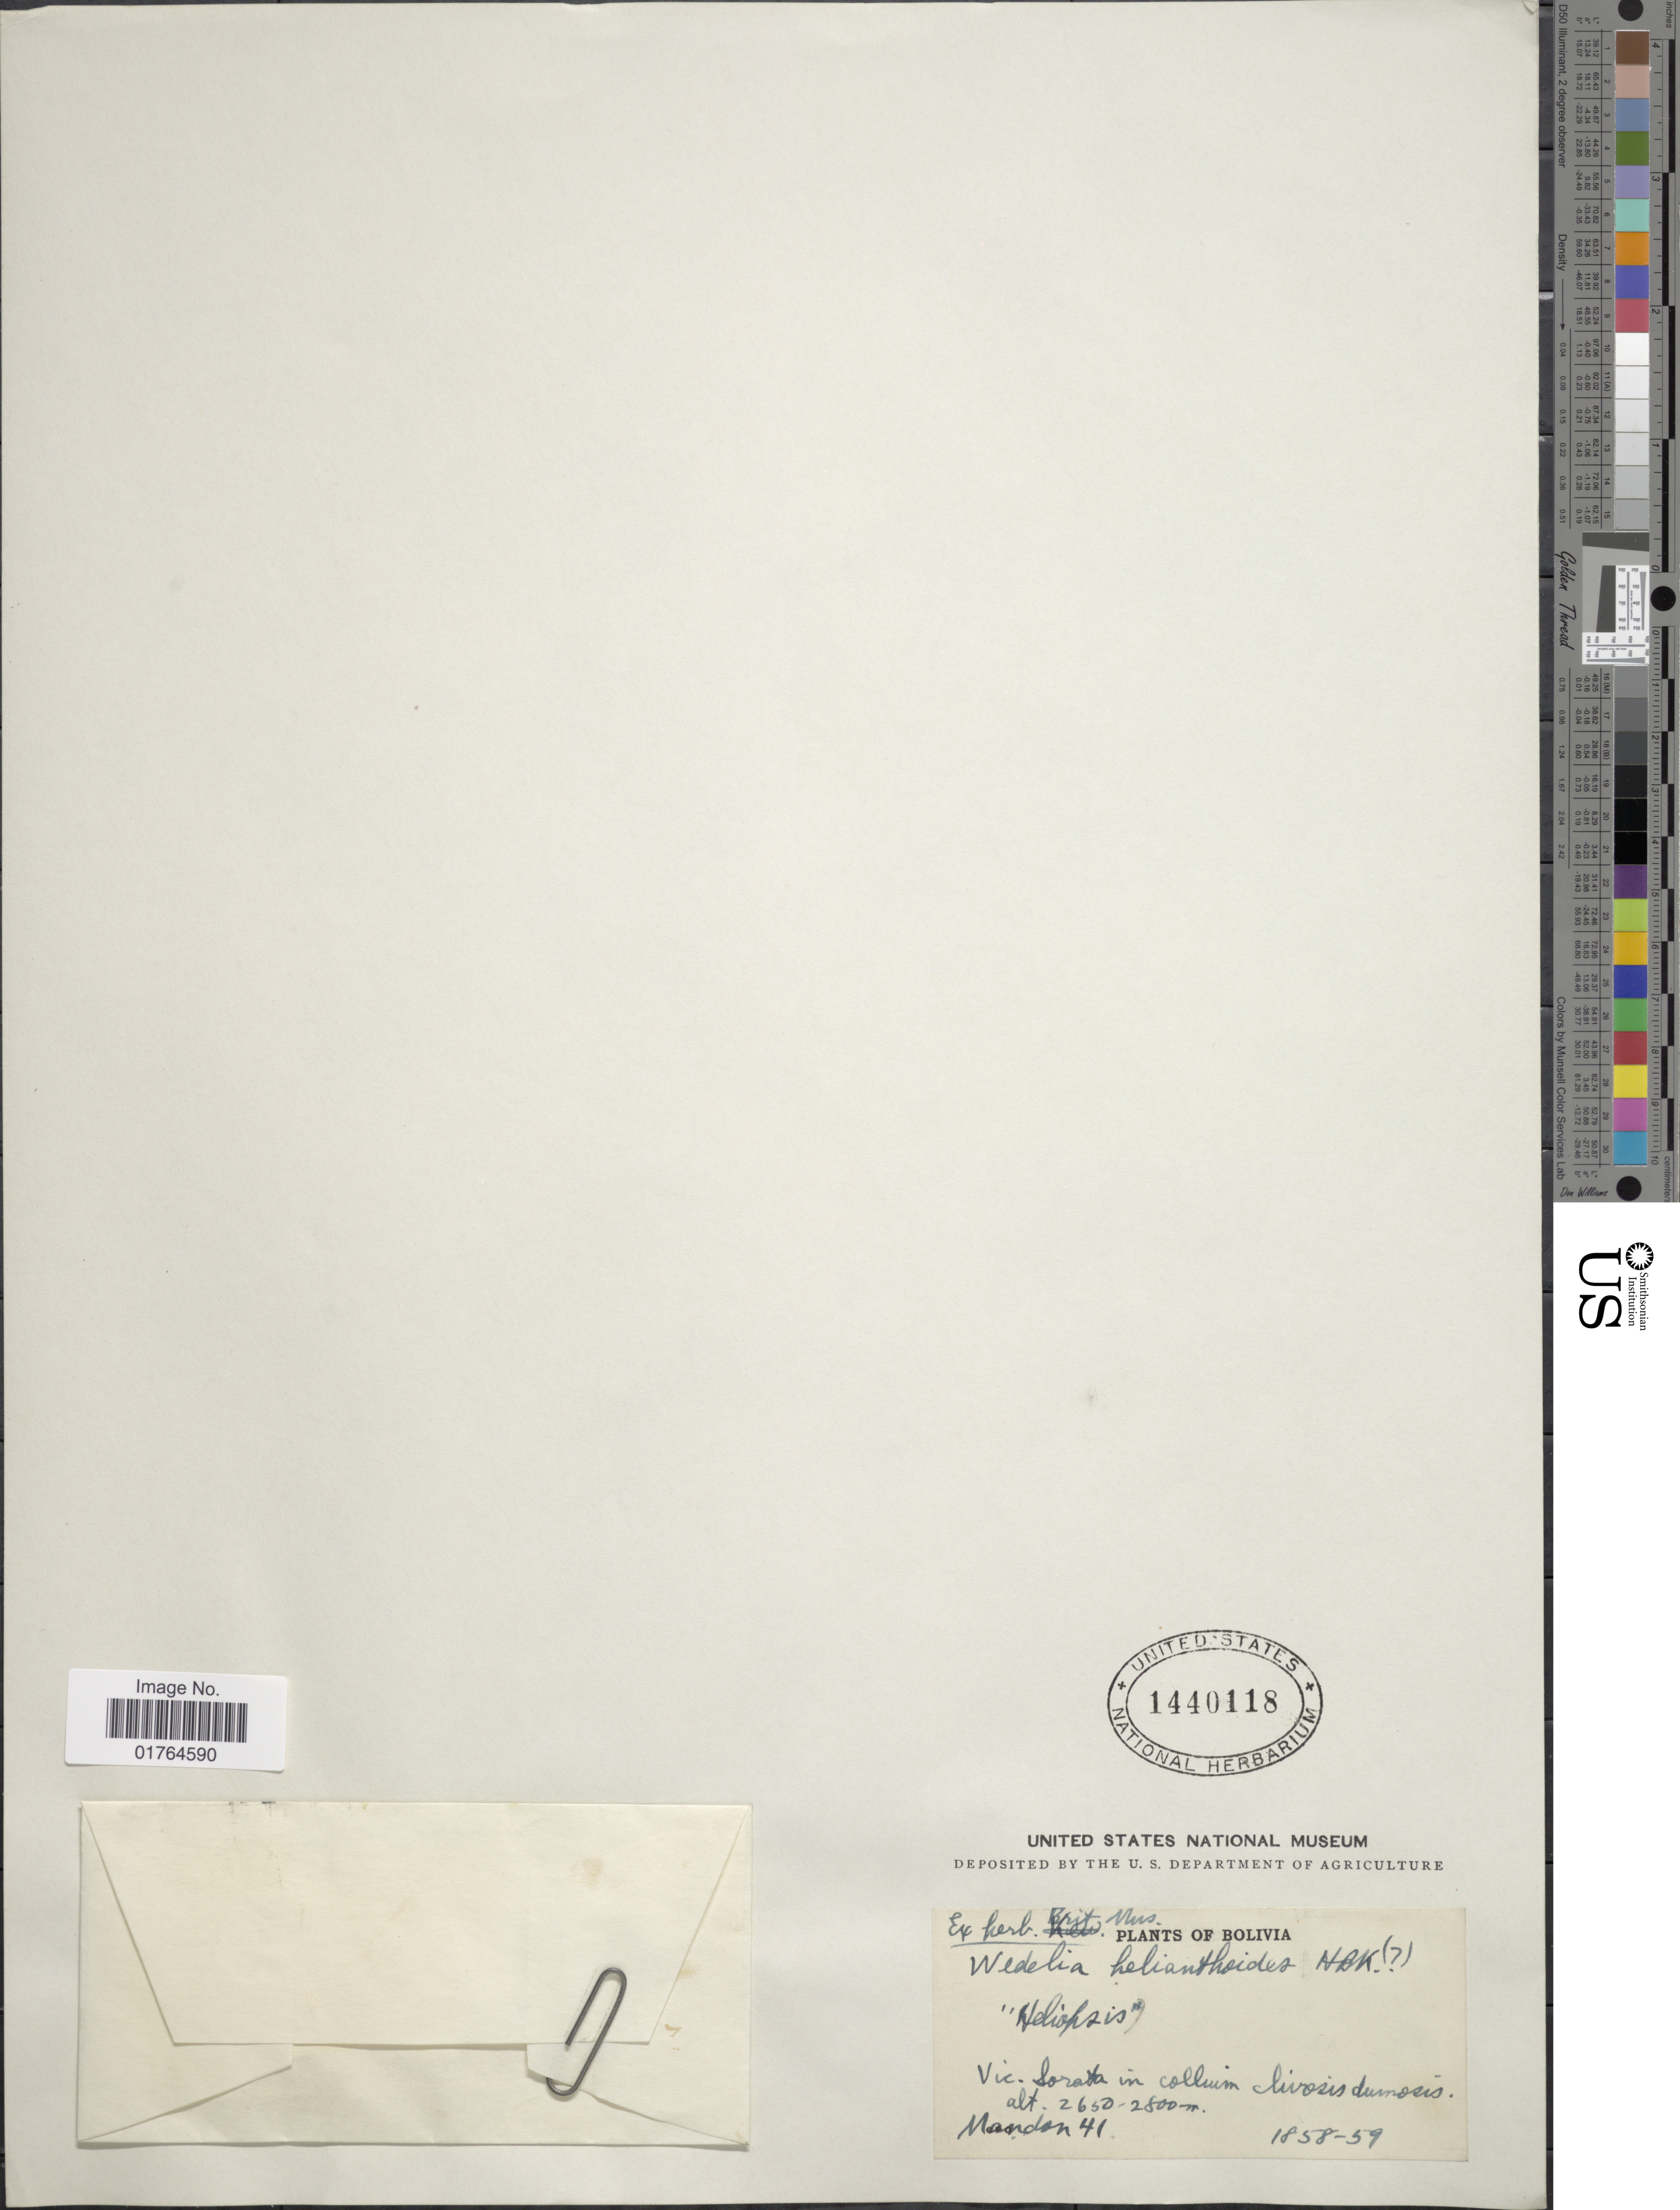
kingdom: Plantae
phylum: Tracheophyta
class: Magnoliopsida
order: Asterales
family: Asteraceae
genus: Wedelia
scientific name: Wedelia helianthoides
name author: Kunth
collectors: Mandon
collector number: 41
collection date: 1858/1859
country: Bolivia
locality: Vic. Sorata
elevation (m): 2650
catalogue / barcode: US 1440118